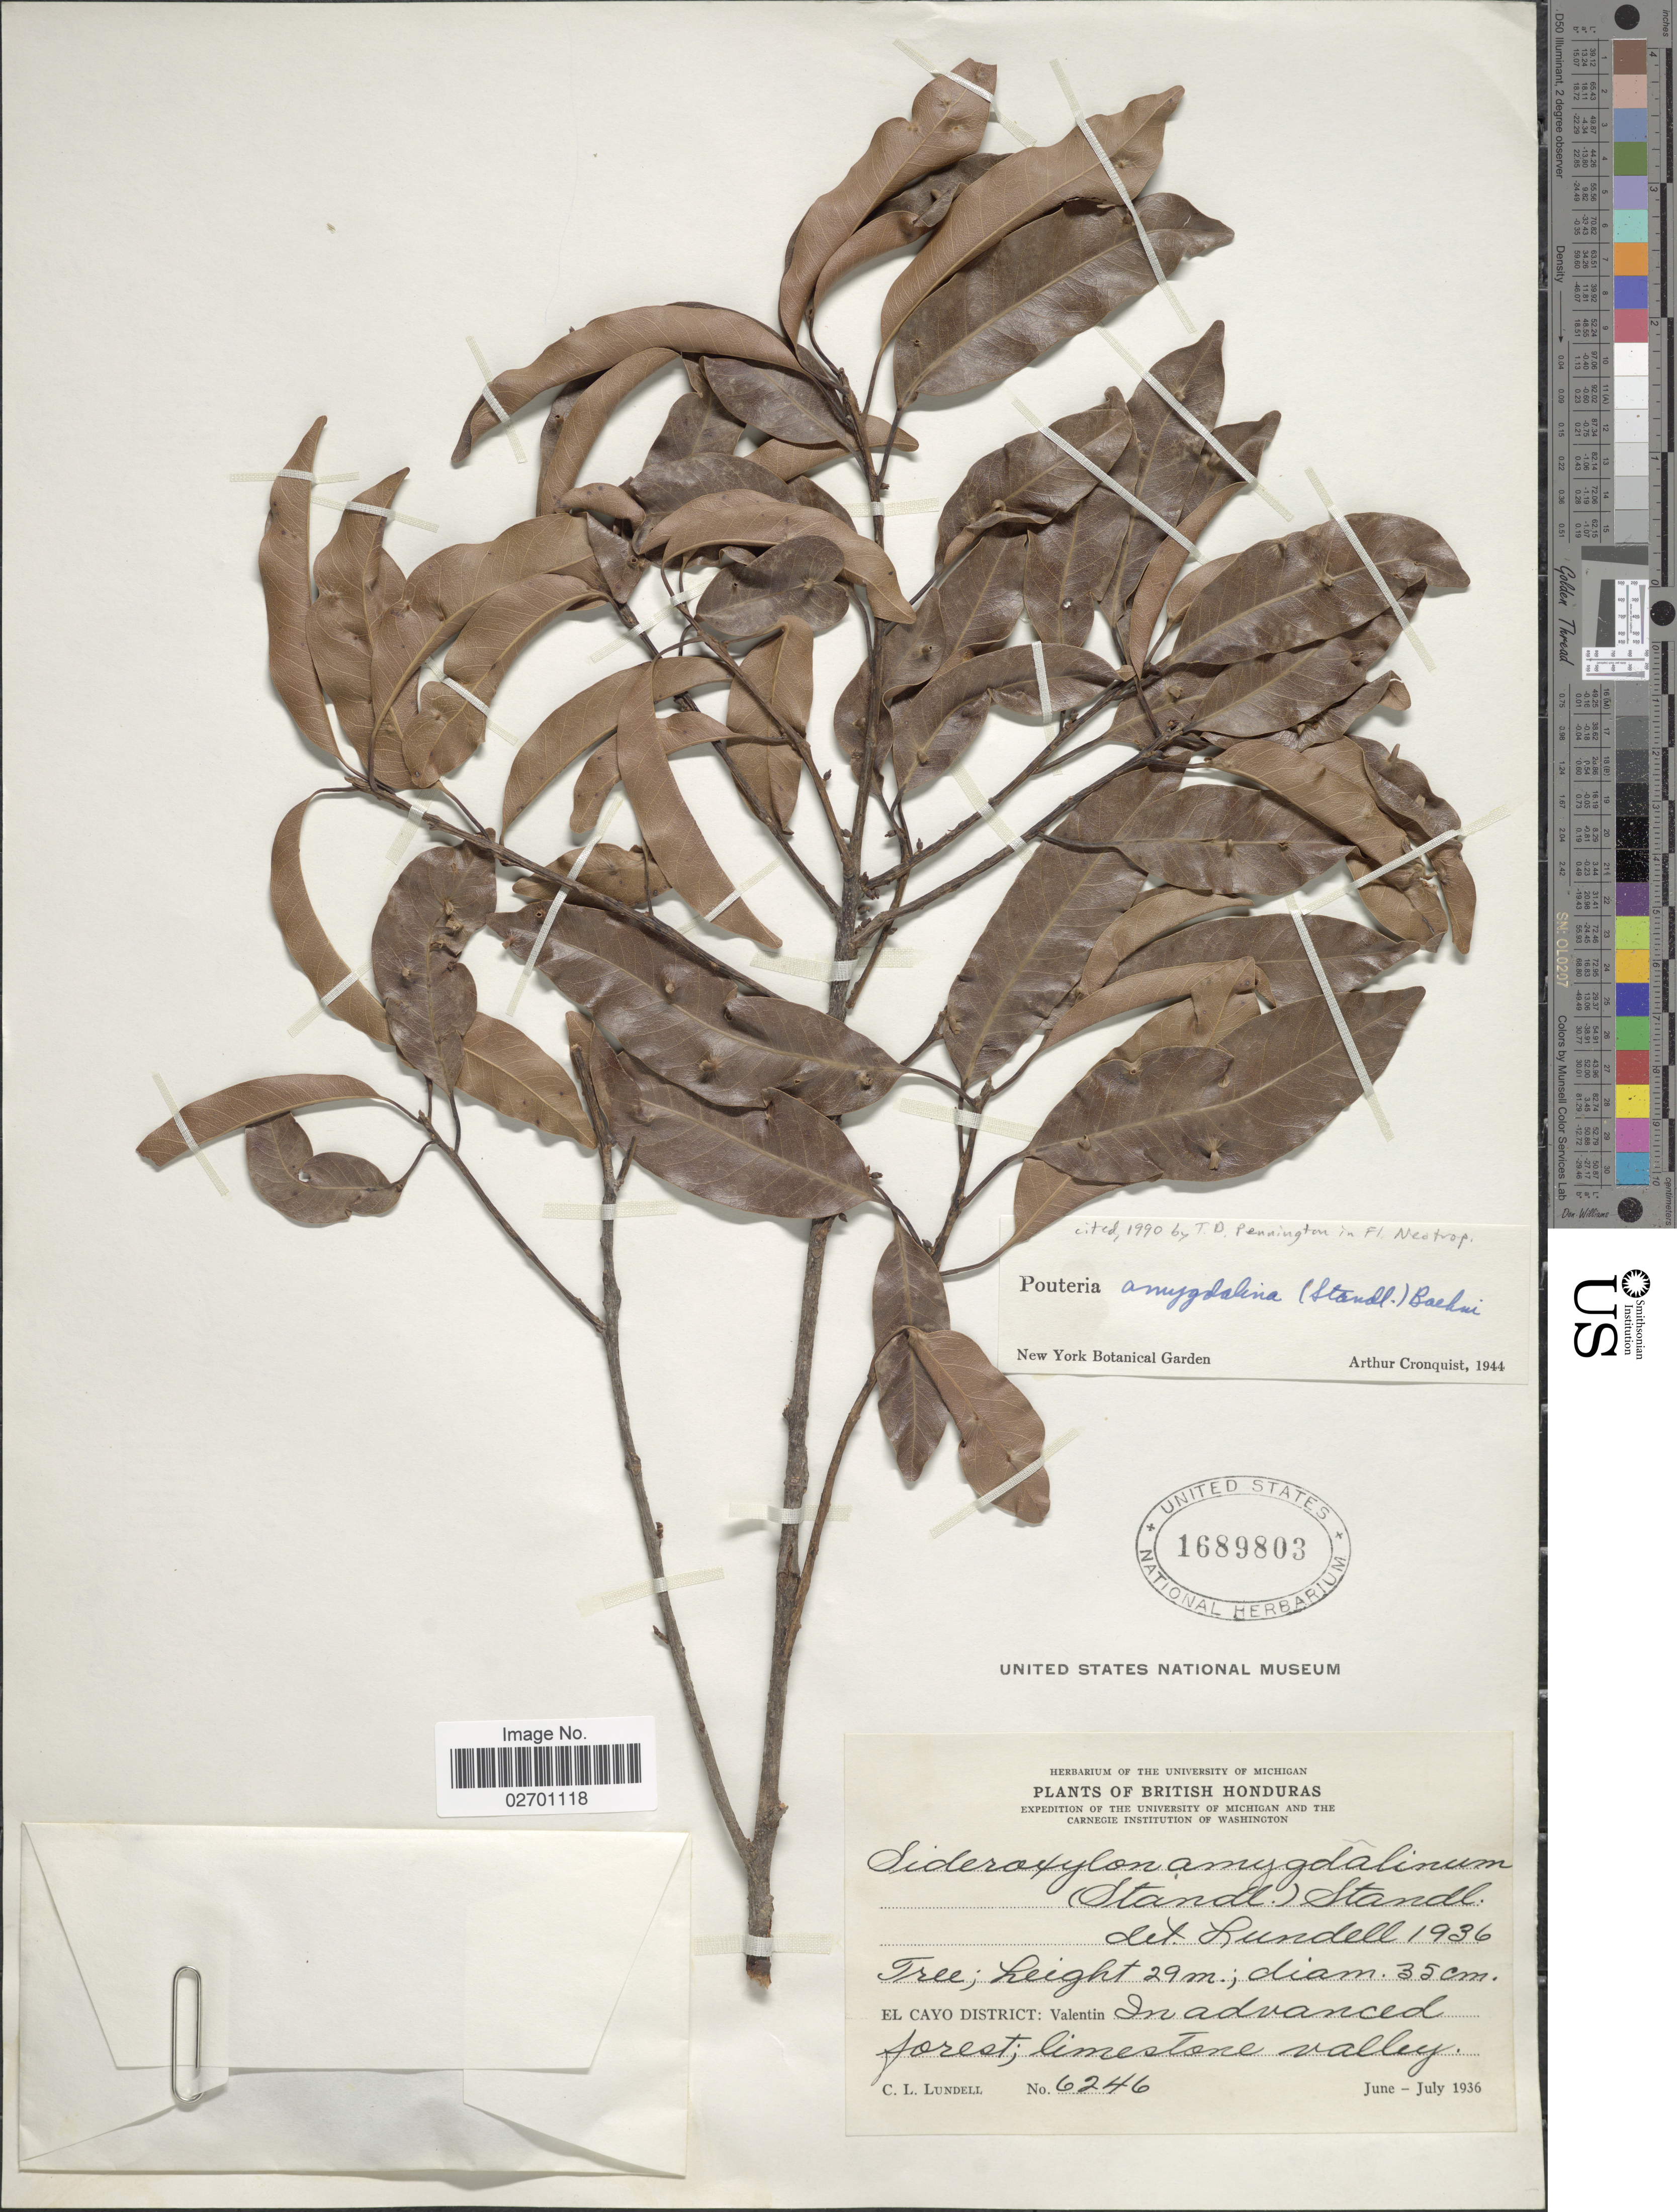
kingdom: Plantae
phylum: Tracheophyta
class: Magnoliopsida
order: Ericales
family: Sapotaceae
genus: Pouteria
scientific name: Pouteria amygdalina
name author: (Standl.) Baehni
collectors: C. L. Lundell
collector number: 6246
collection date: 1936-06/1936-07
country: Belize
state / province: Cayo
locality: British Honduras. El Cayo District: Valentin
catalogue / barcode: US 1689803